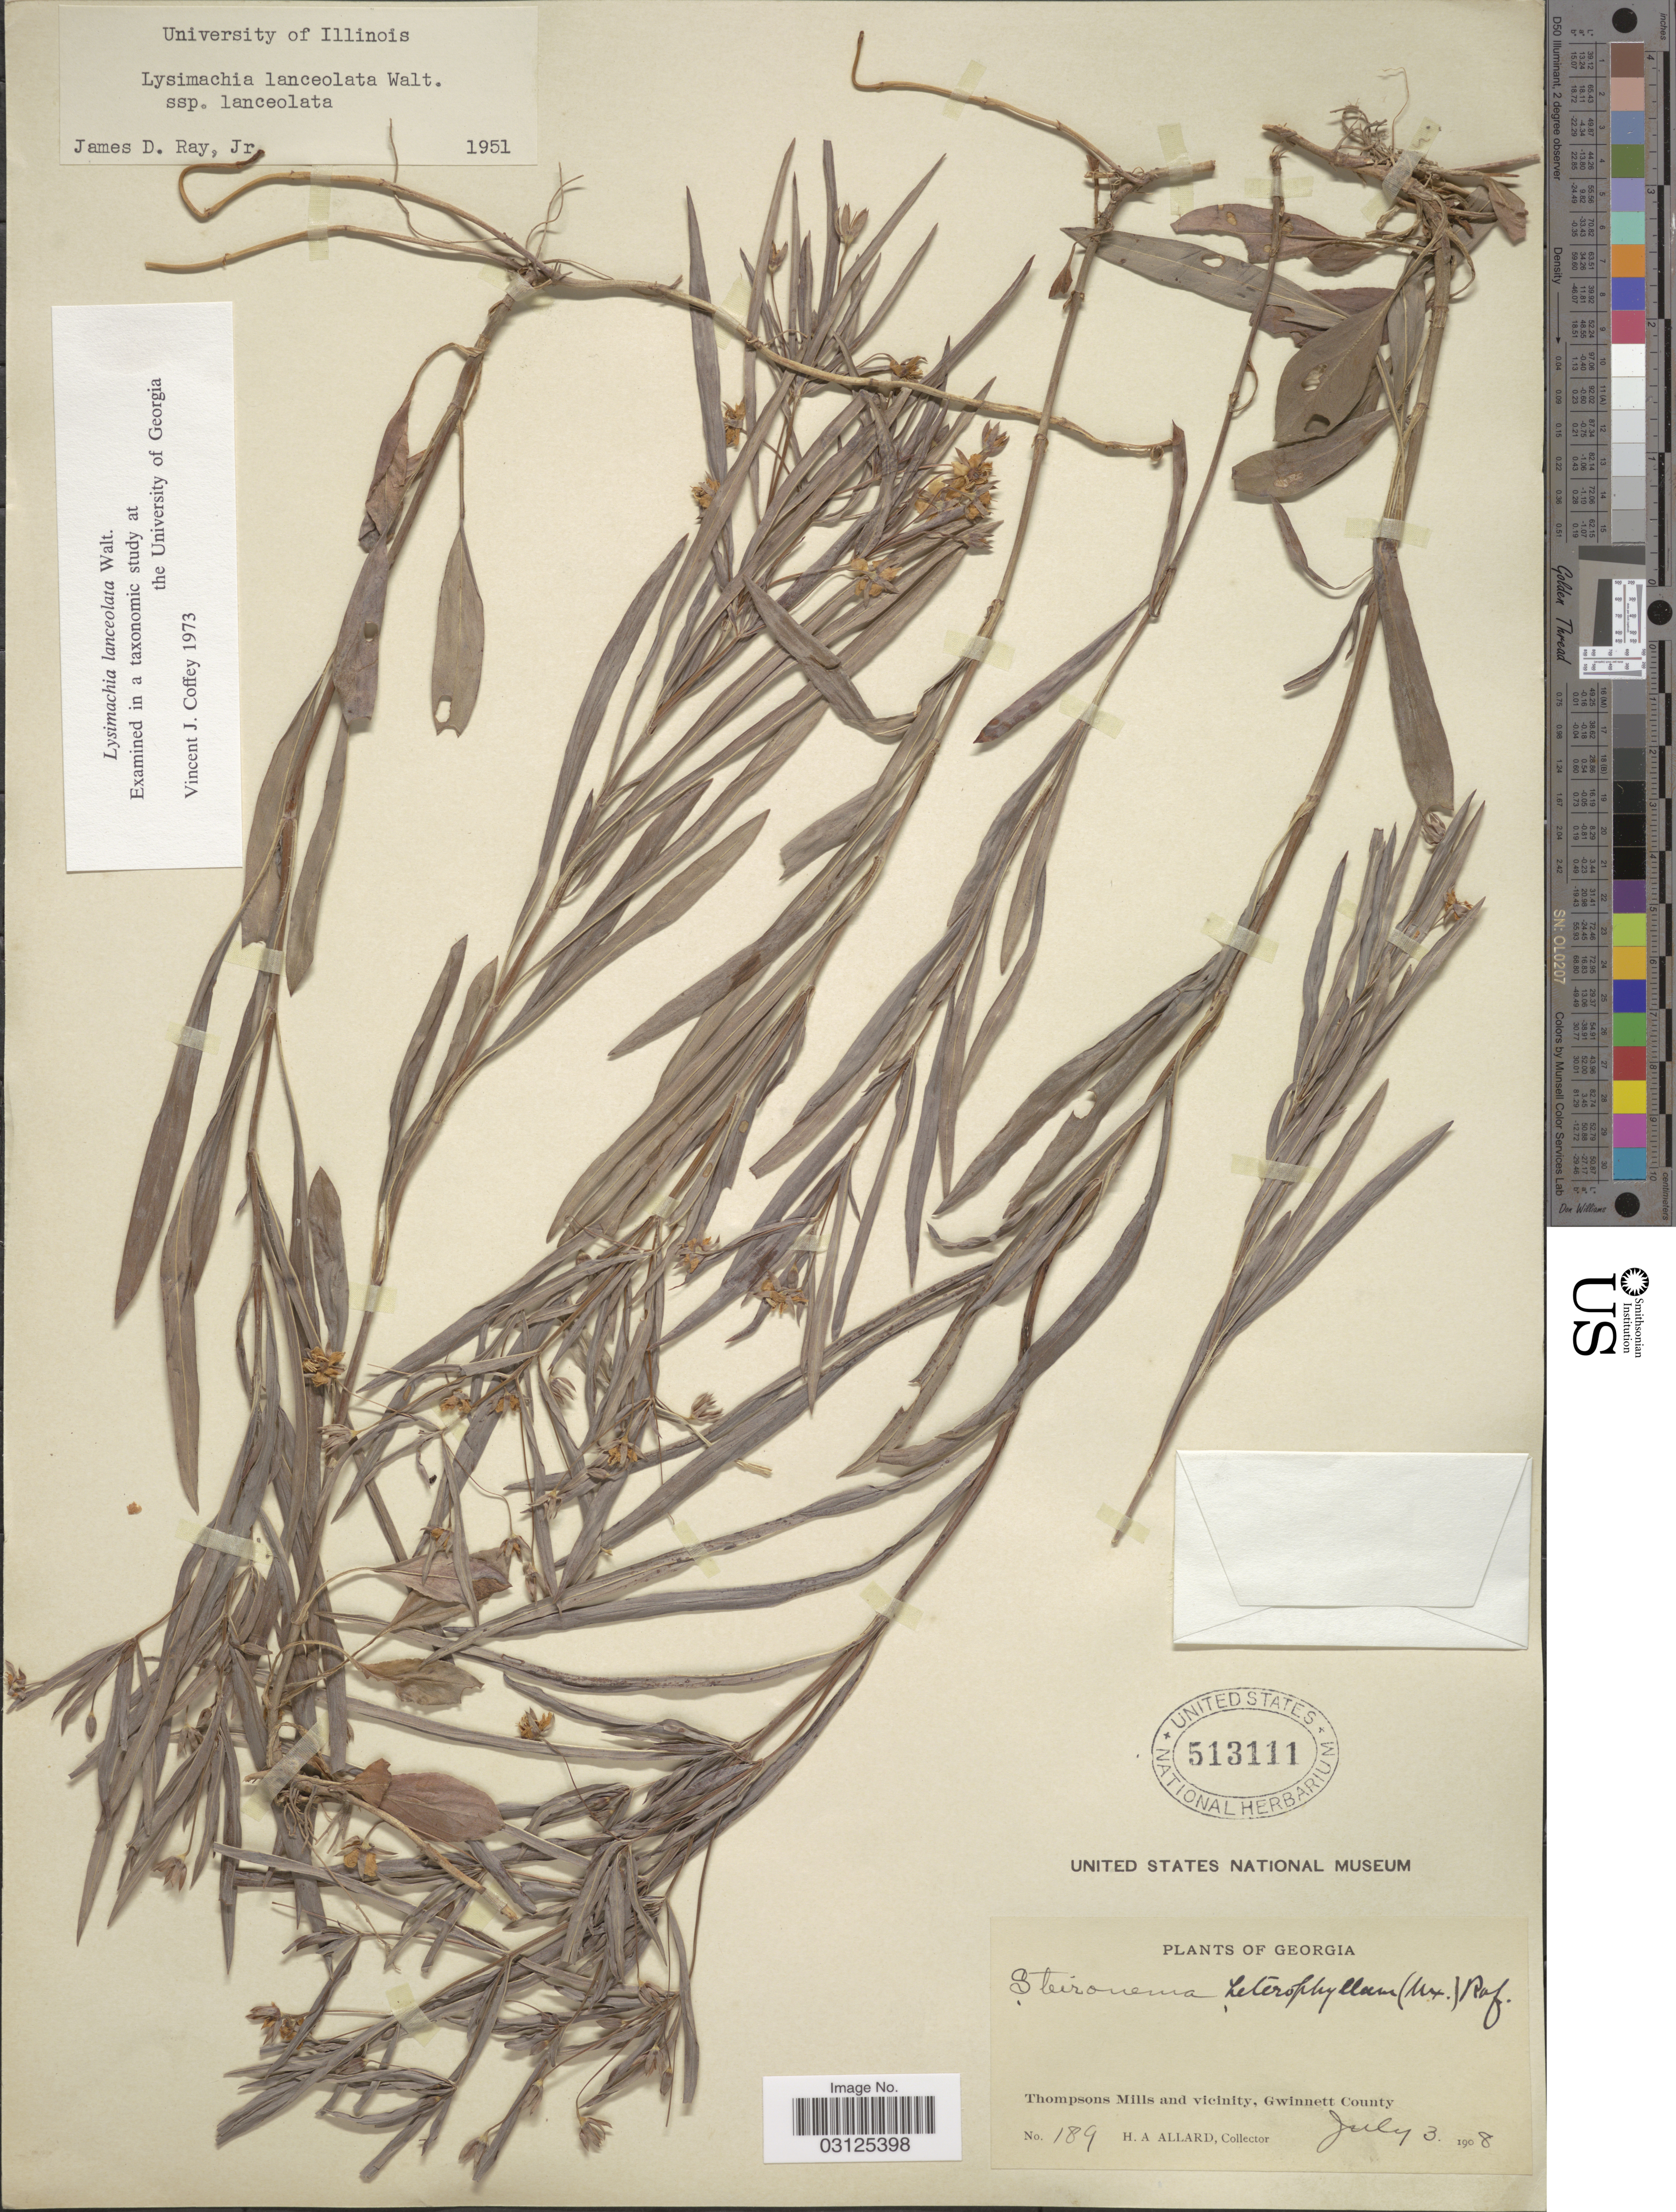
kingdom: Plantae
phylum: Tracheophyta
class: Magnoliopsida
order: Ericales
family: Primulaceae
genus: Lysimachia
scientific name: Lysimachia lanceolata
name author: Walter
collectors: H. A. Allard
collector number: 189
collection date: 1908-07-03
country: United States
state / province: Georgia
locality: Thompsons Mills and vicinity, Gwinnett County.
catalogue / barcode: US 513111